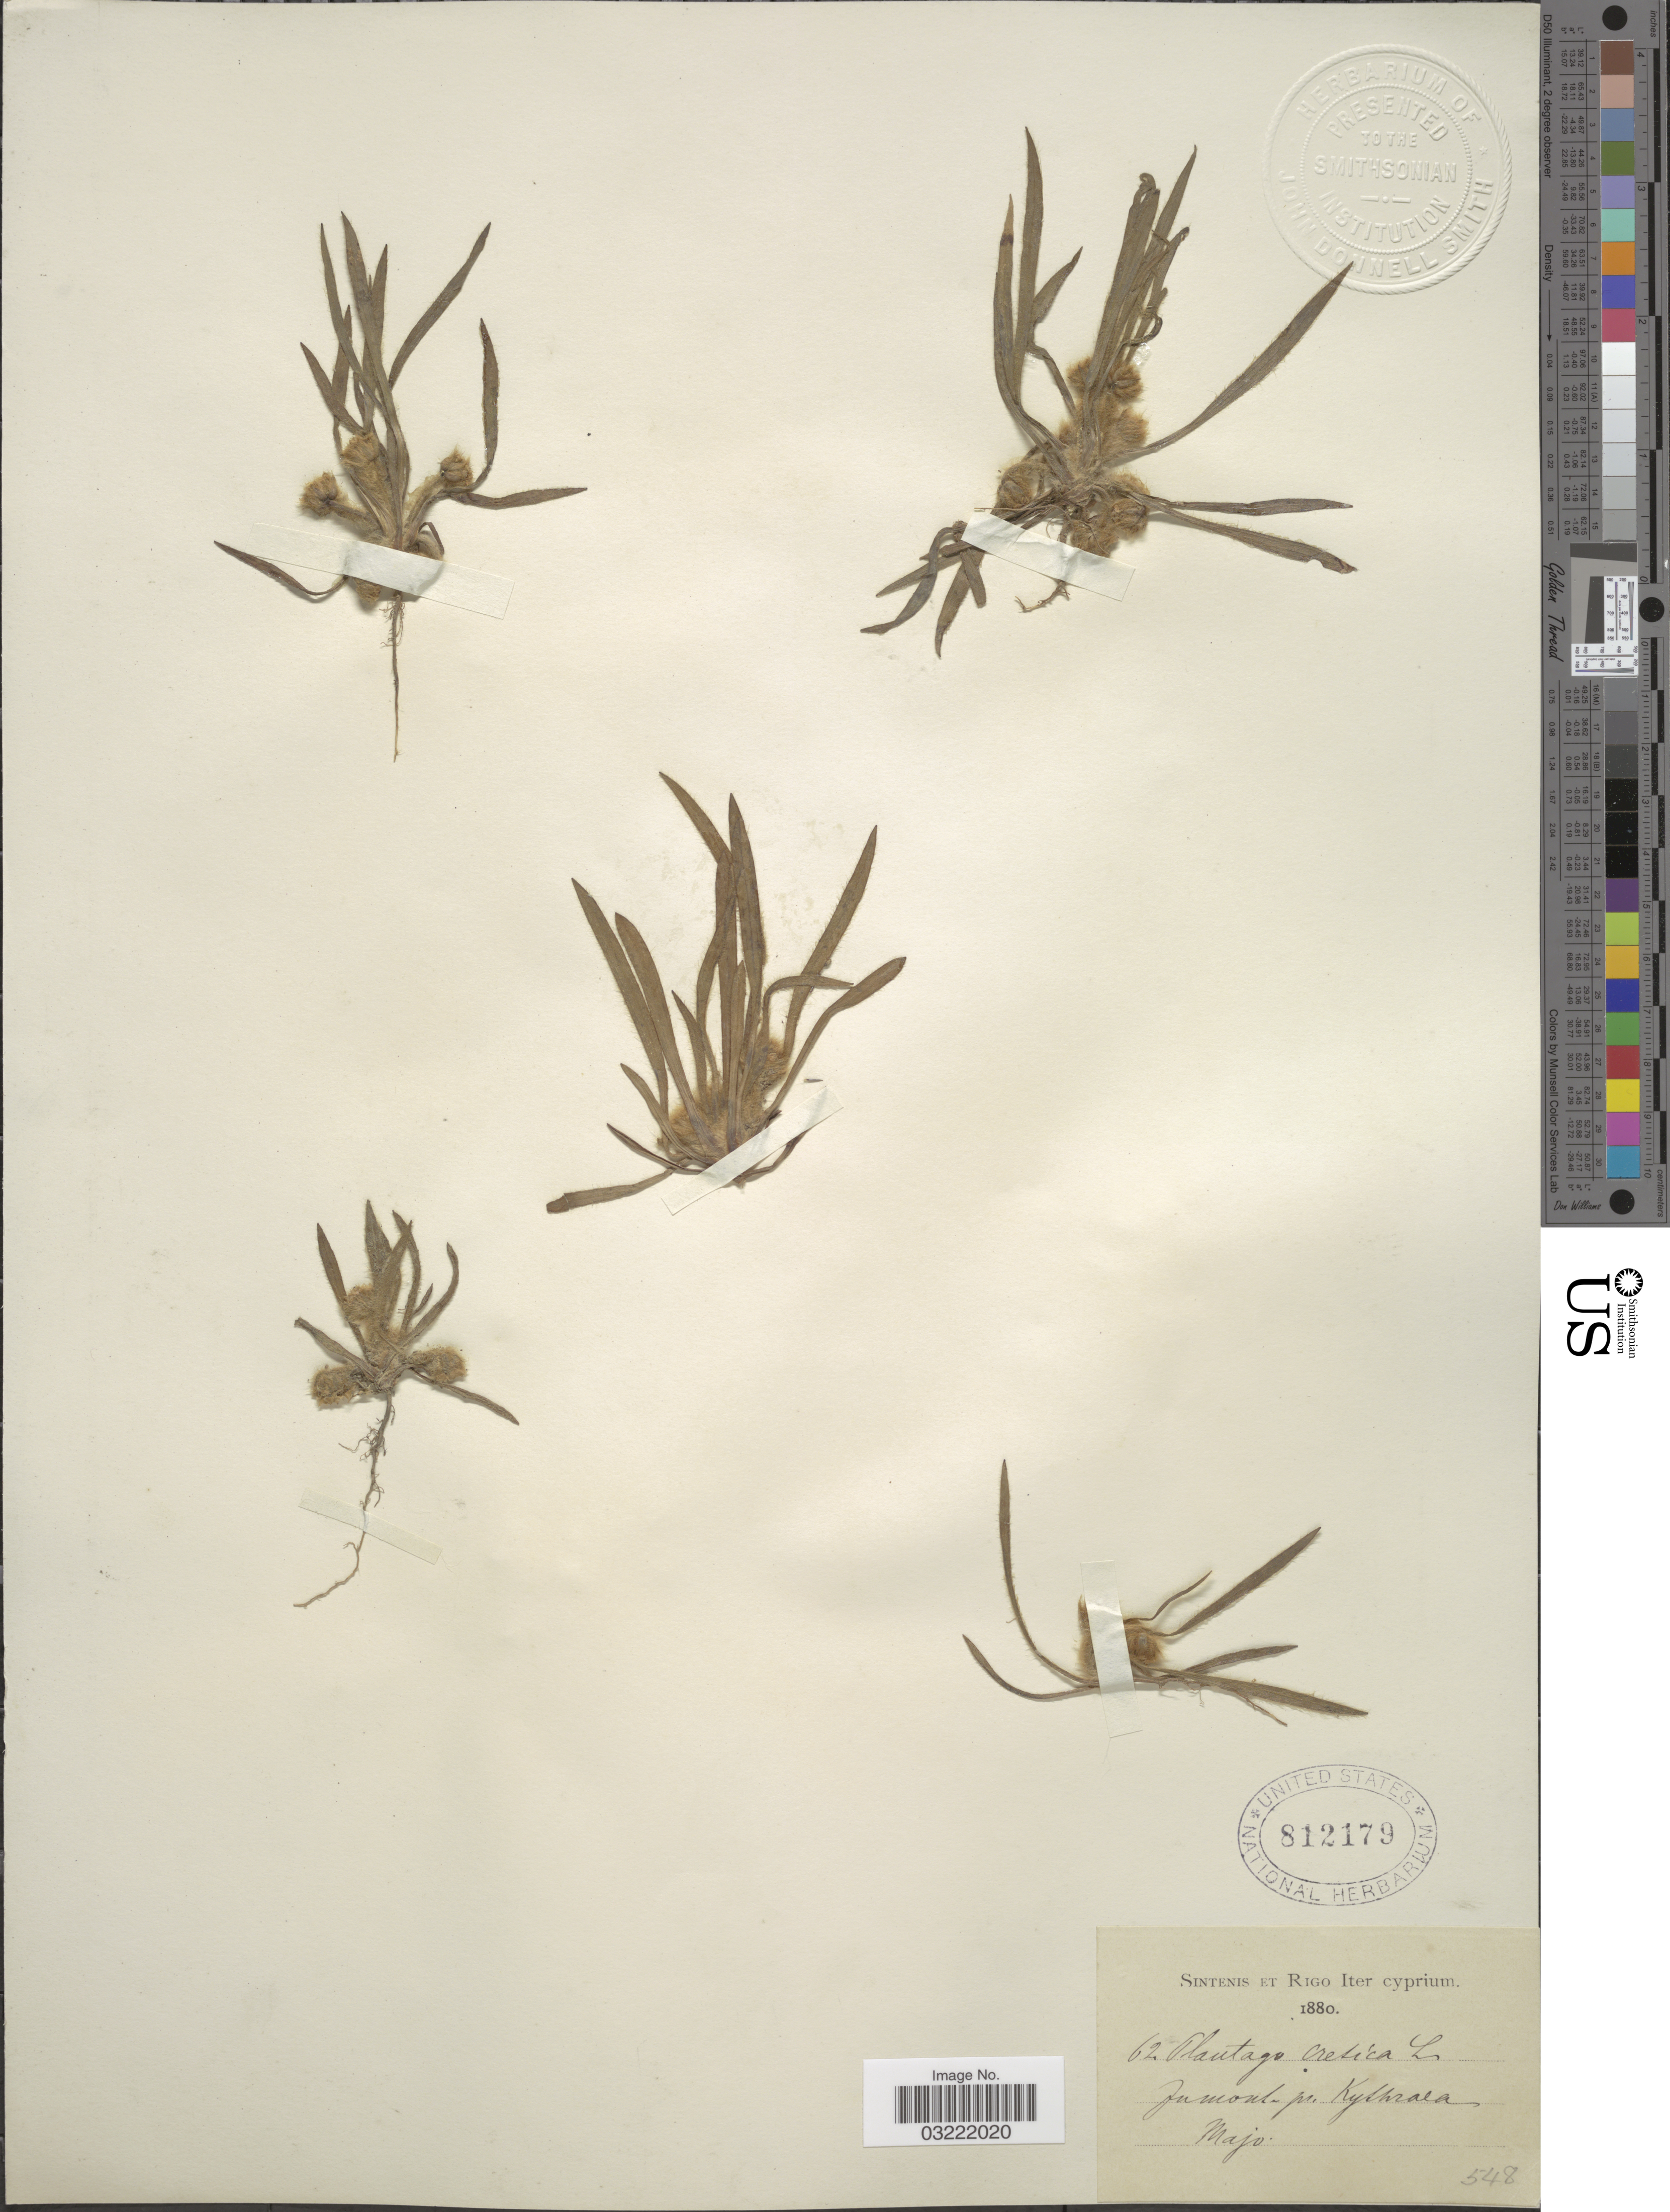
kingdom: Plantae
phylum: Tracheophyta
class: Magnoliopsida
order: Lamiales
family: Plantaginaceae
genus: Plantago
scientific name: Plantago cretica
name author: L.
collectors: -. Sintenis & -- Rigo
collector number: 548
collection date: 1880-05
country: Cyprus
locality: Iter cypricum. Jumont-pr. Kythraea.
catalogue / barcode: US 812179